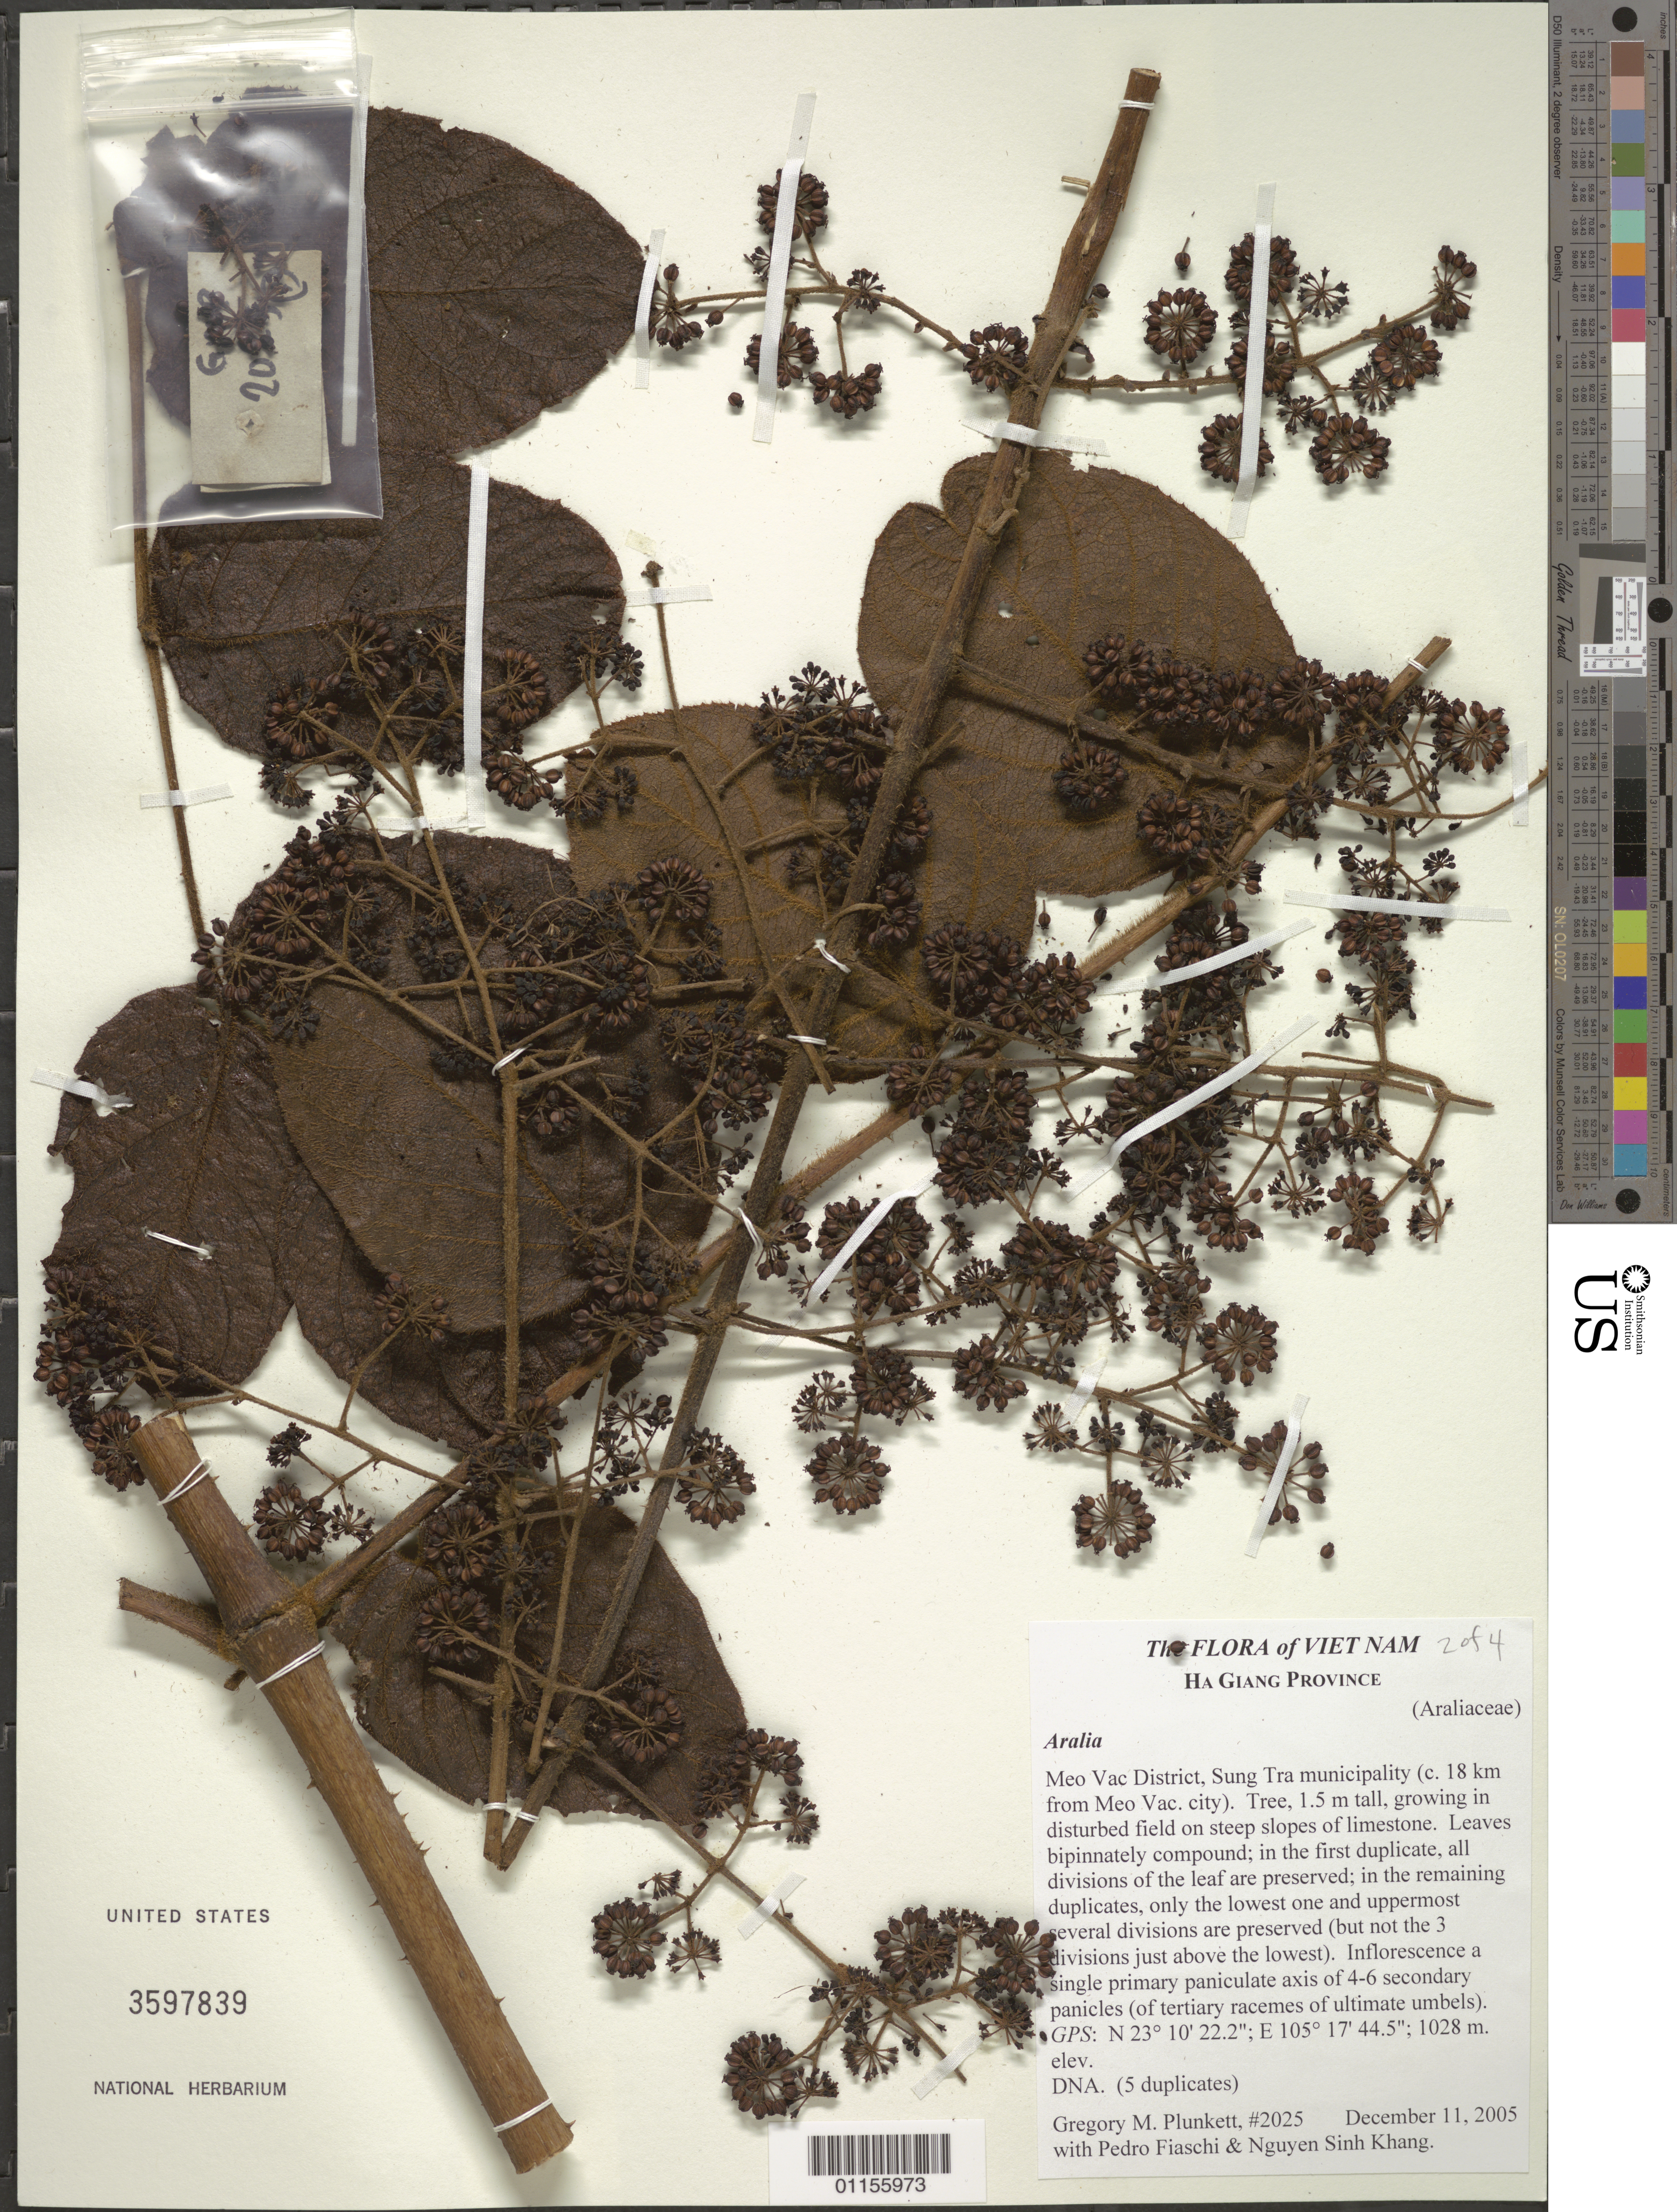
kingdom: Plantae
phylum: Tracheophyta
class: Magnoliopsida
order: Apiales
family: Araliaceae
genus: Aralia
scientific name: Aralia sp.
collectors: G. M. Plunkett, P. Fiaschi & N. Khang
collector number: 2025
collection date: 2005-12-11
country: Vietnam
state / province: Hà Giang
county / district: Meo Vac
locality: Sung Tra Municipality ( c. 18 km from Meo Vac city).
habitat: Tree, growing in disturbed field on steep slopes of limestone.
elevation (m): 1028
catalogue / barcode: US 3597839